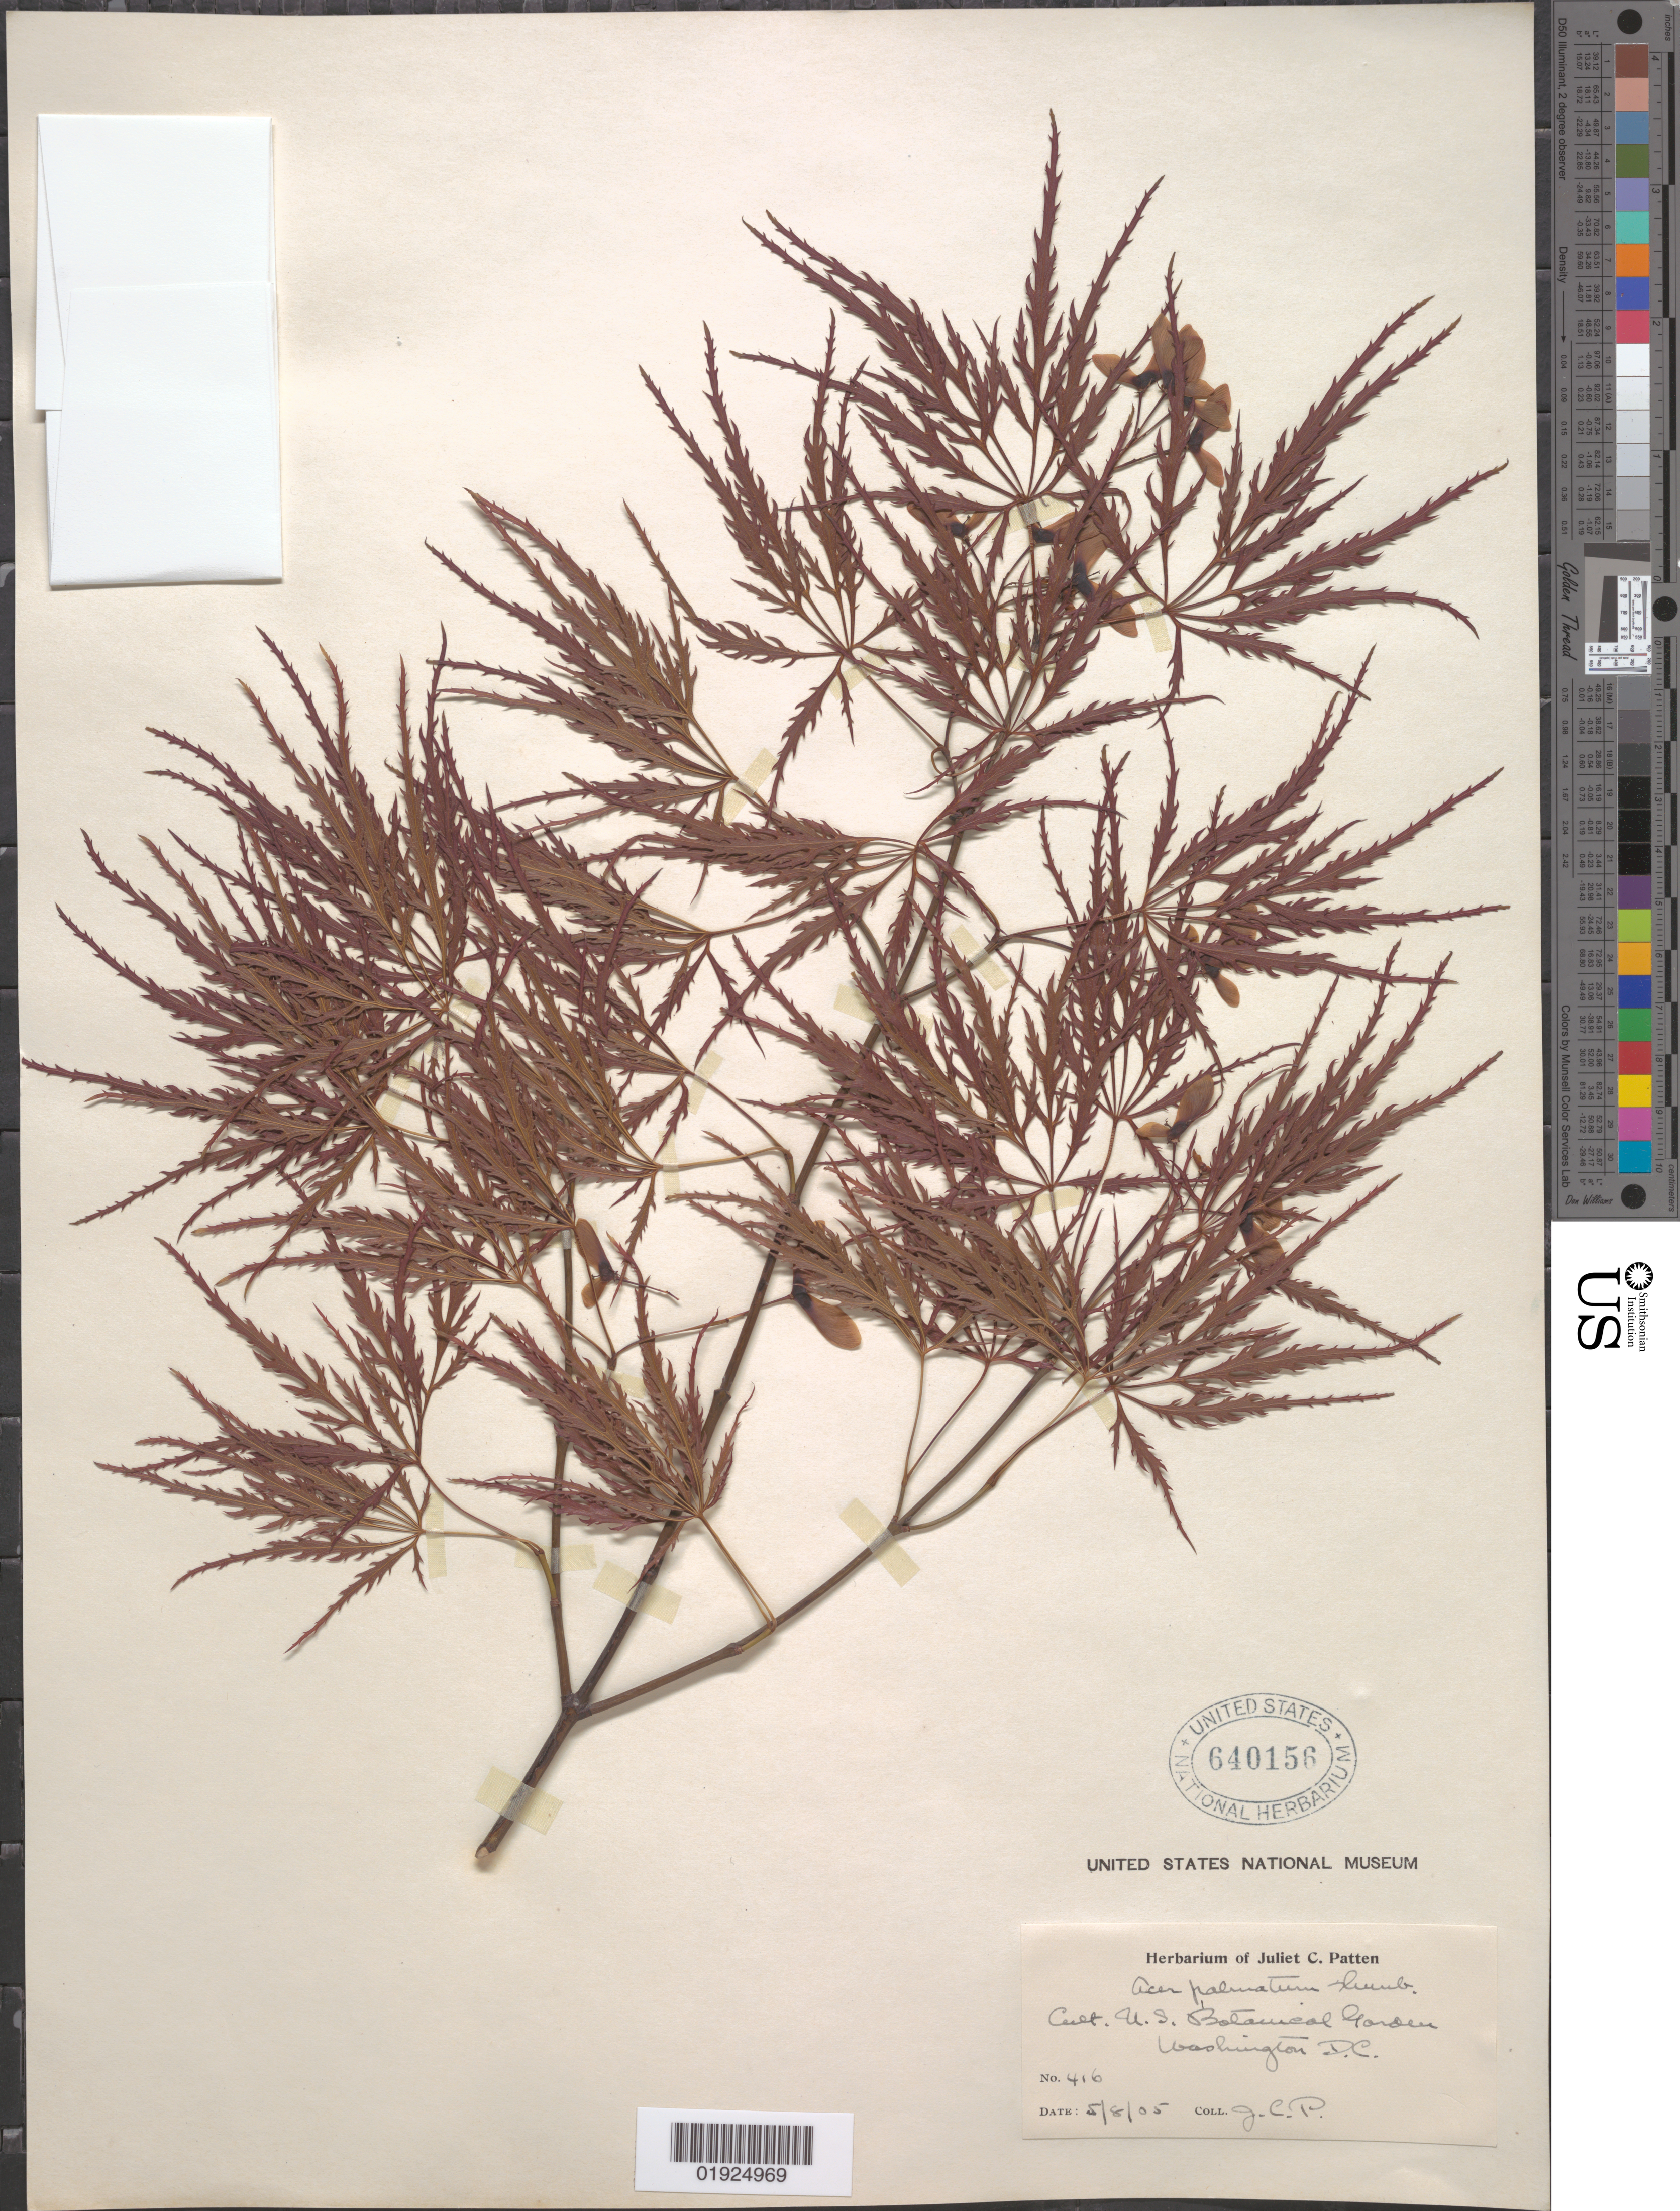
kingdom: Plantae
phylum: Tracheophyta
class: Magnoliopsida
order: Sapindales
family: Sapindaceae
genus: Acer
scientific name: Acer palmatum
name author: Thunb.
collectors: J. Patten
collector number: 416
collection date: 1905-05-08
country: United States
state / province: District of Columbia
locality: U.S. Botanical Garden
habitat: Garden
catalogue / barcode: US 640156